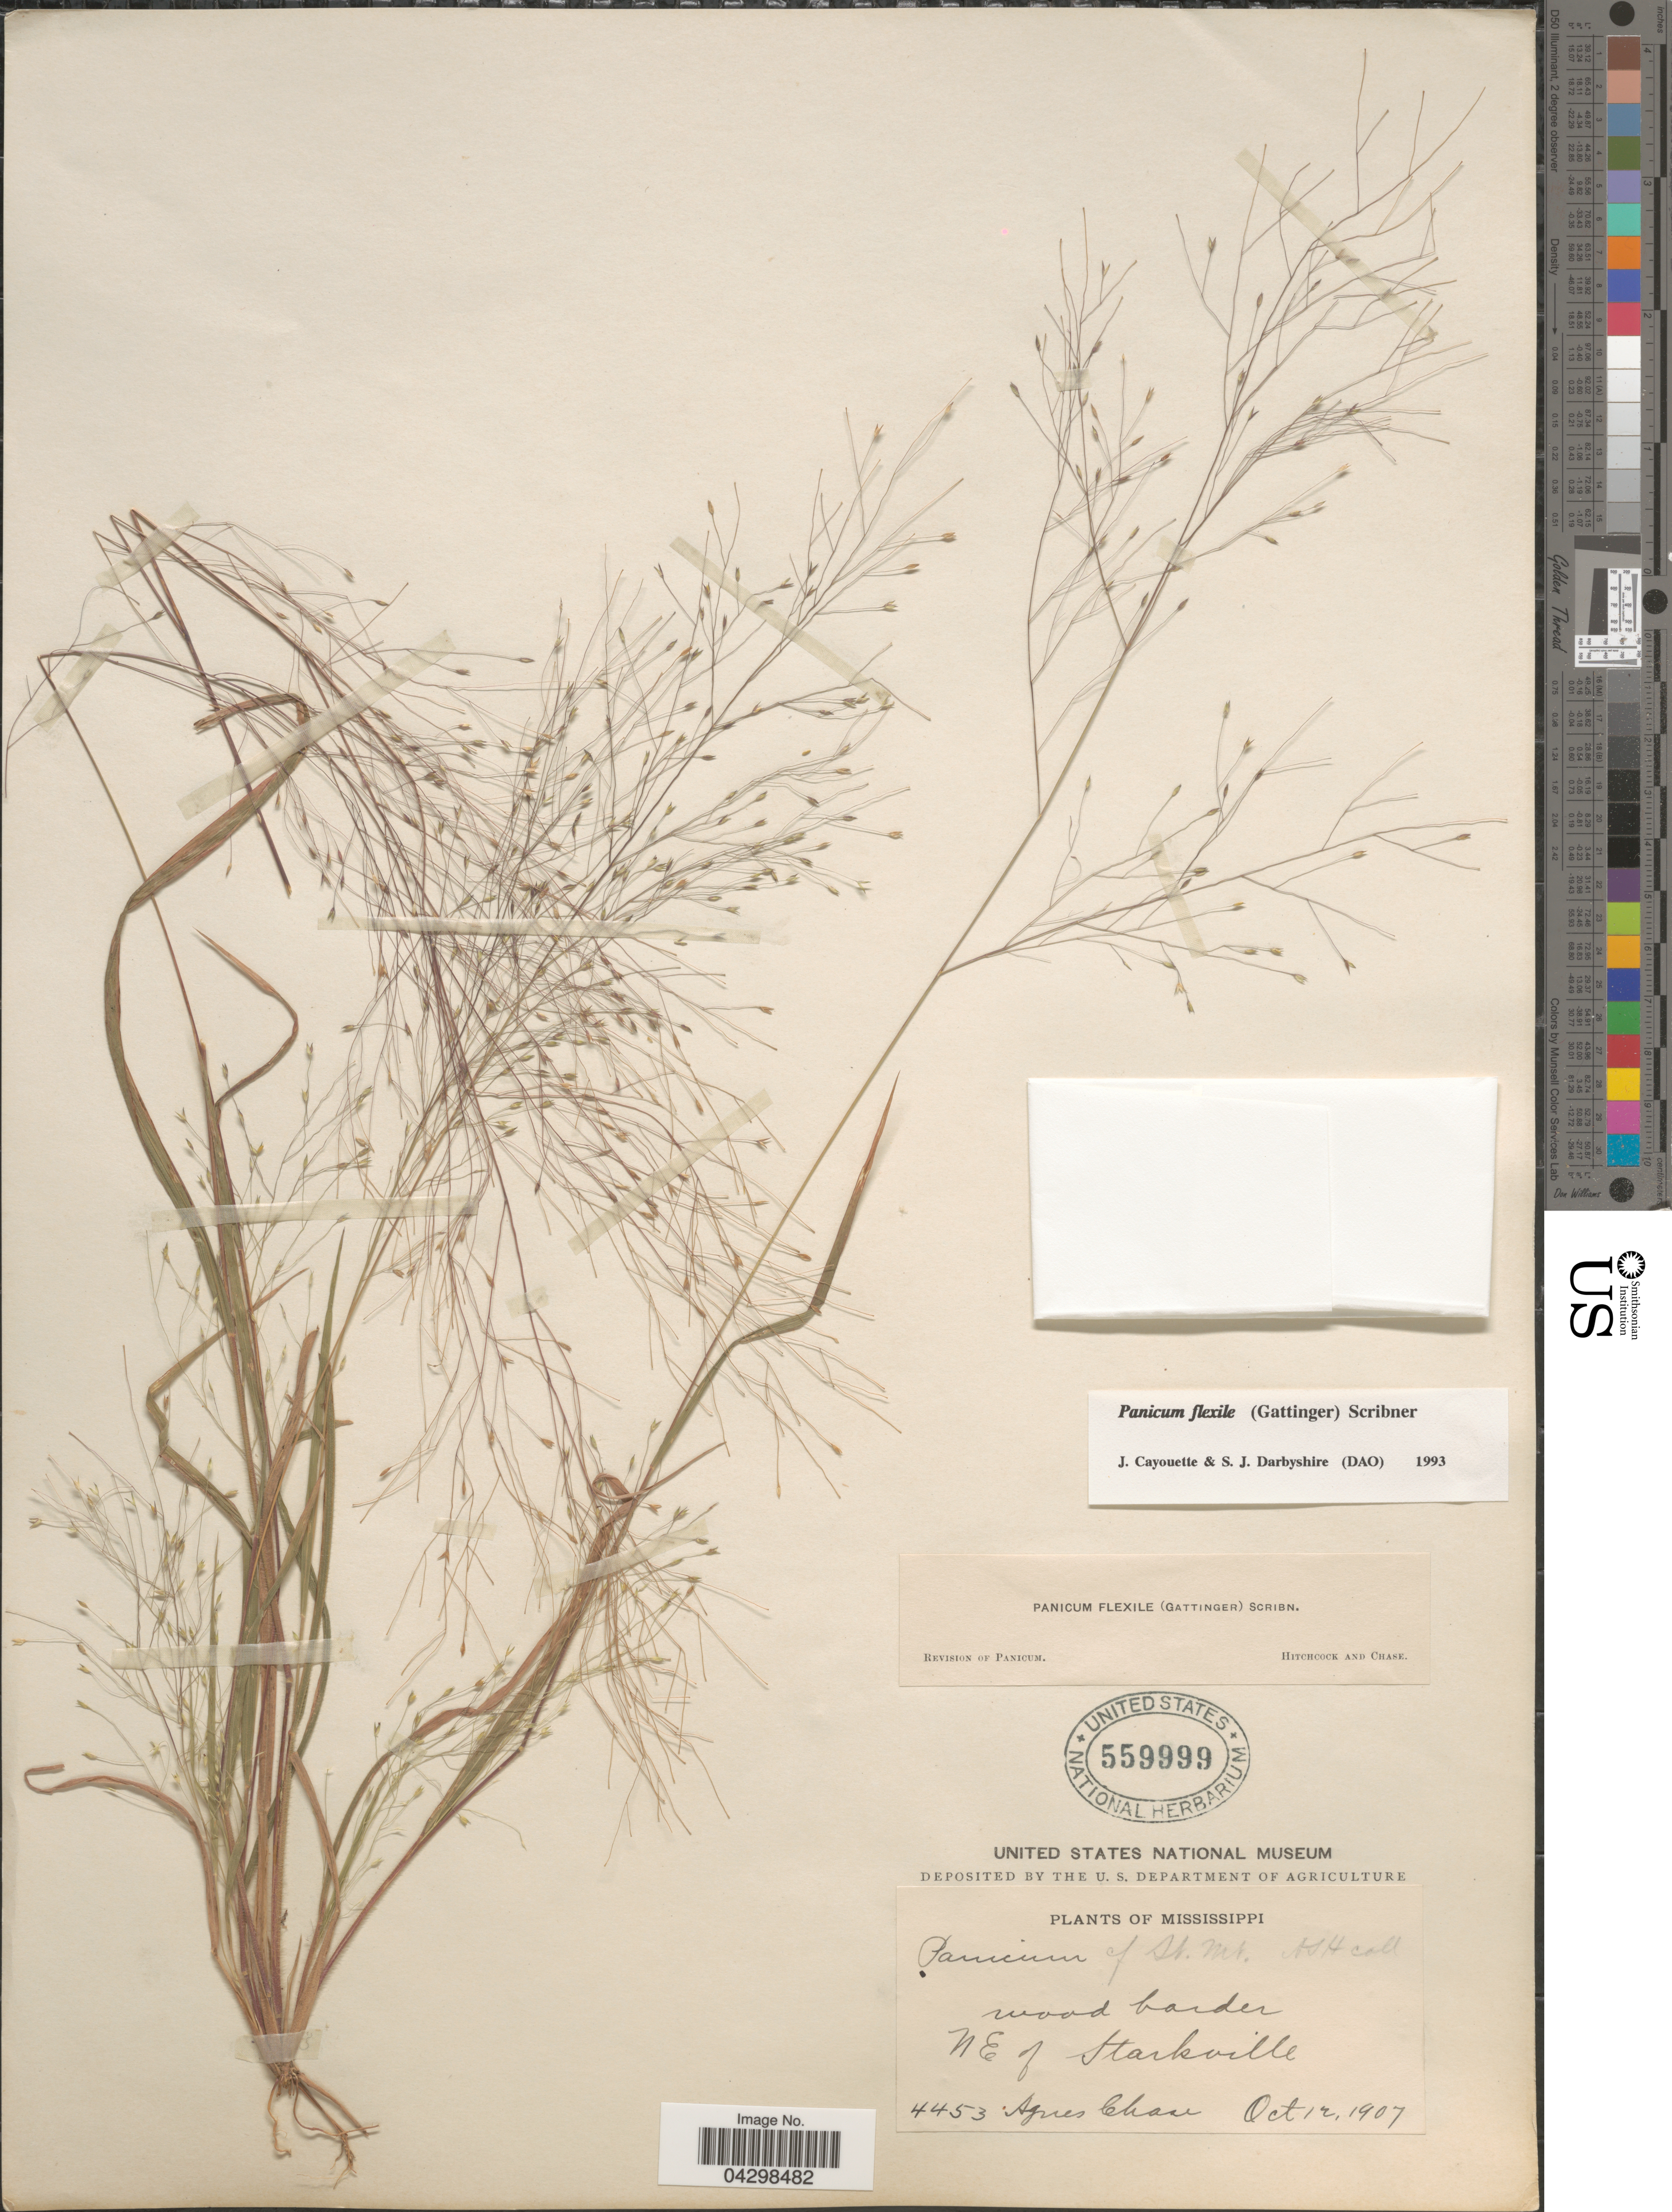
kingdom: Plantae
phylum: Tracheophyta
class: Liliopsida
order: Poales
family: Poaceae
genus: Panicum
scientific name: Panicum flexile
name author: (Gatt.) Scribn.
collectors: A. Chase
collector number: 4453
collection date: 1907-10-12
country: United States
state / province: Mississippi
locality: Wood borde. NE of Starkville.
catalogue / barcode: US 559999